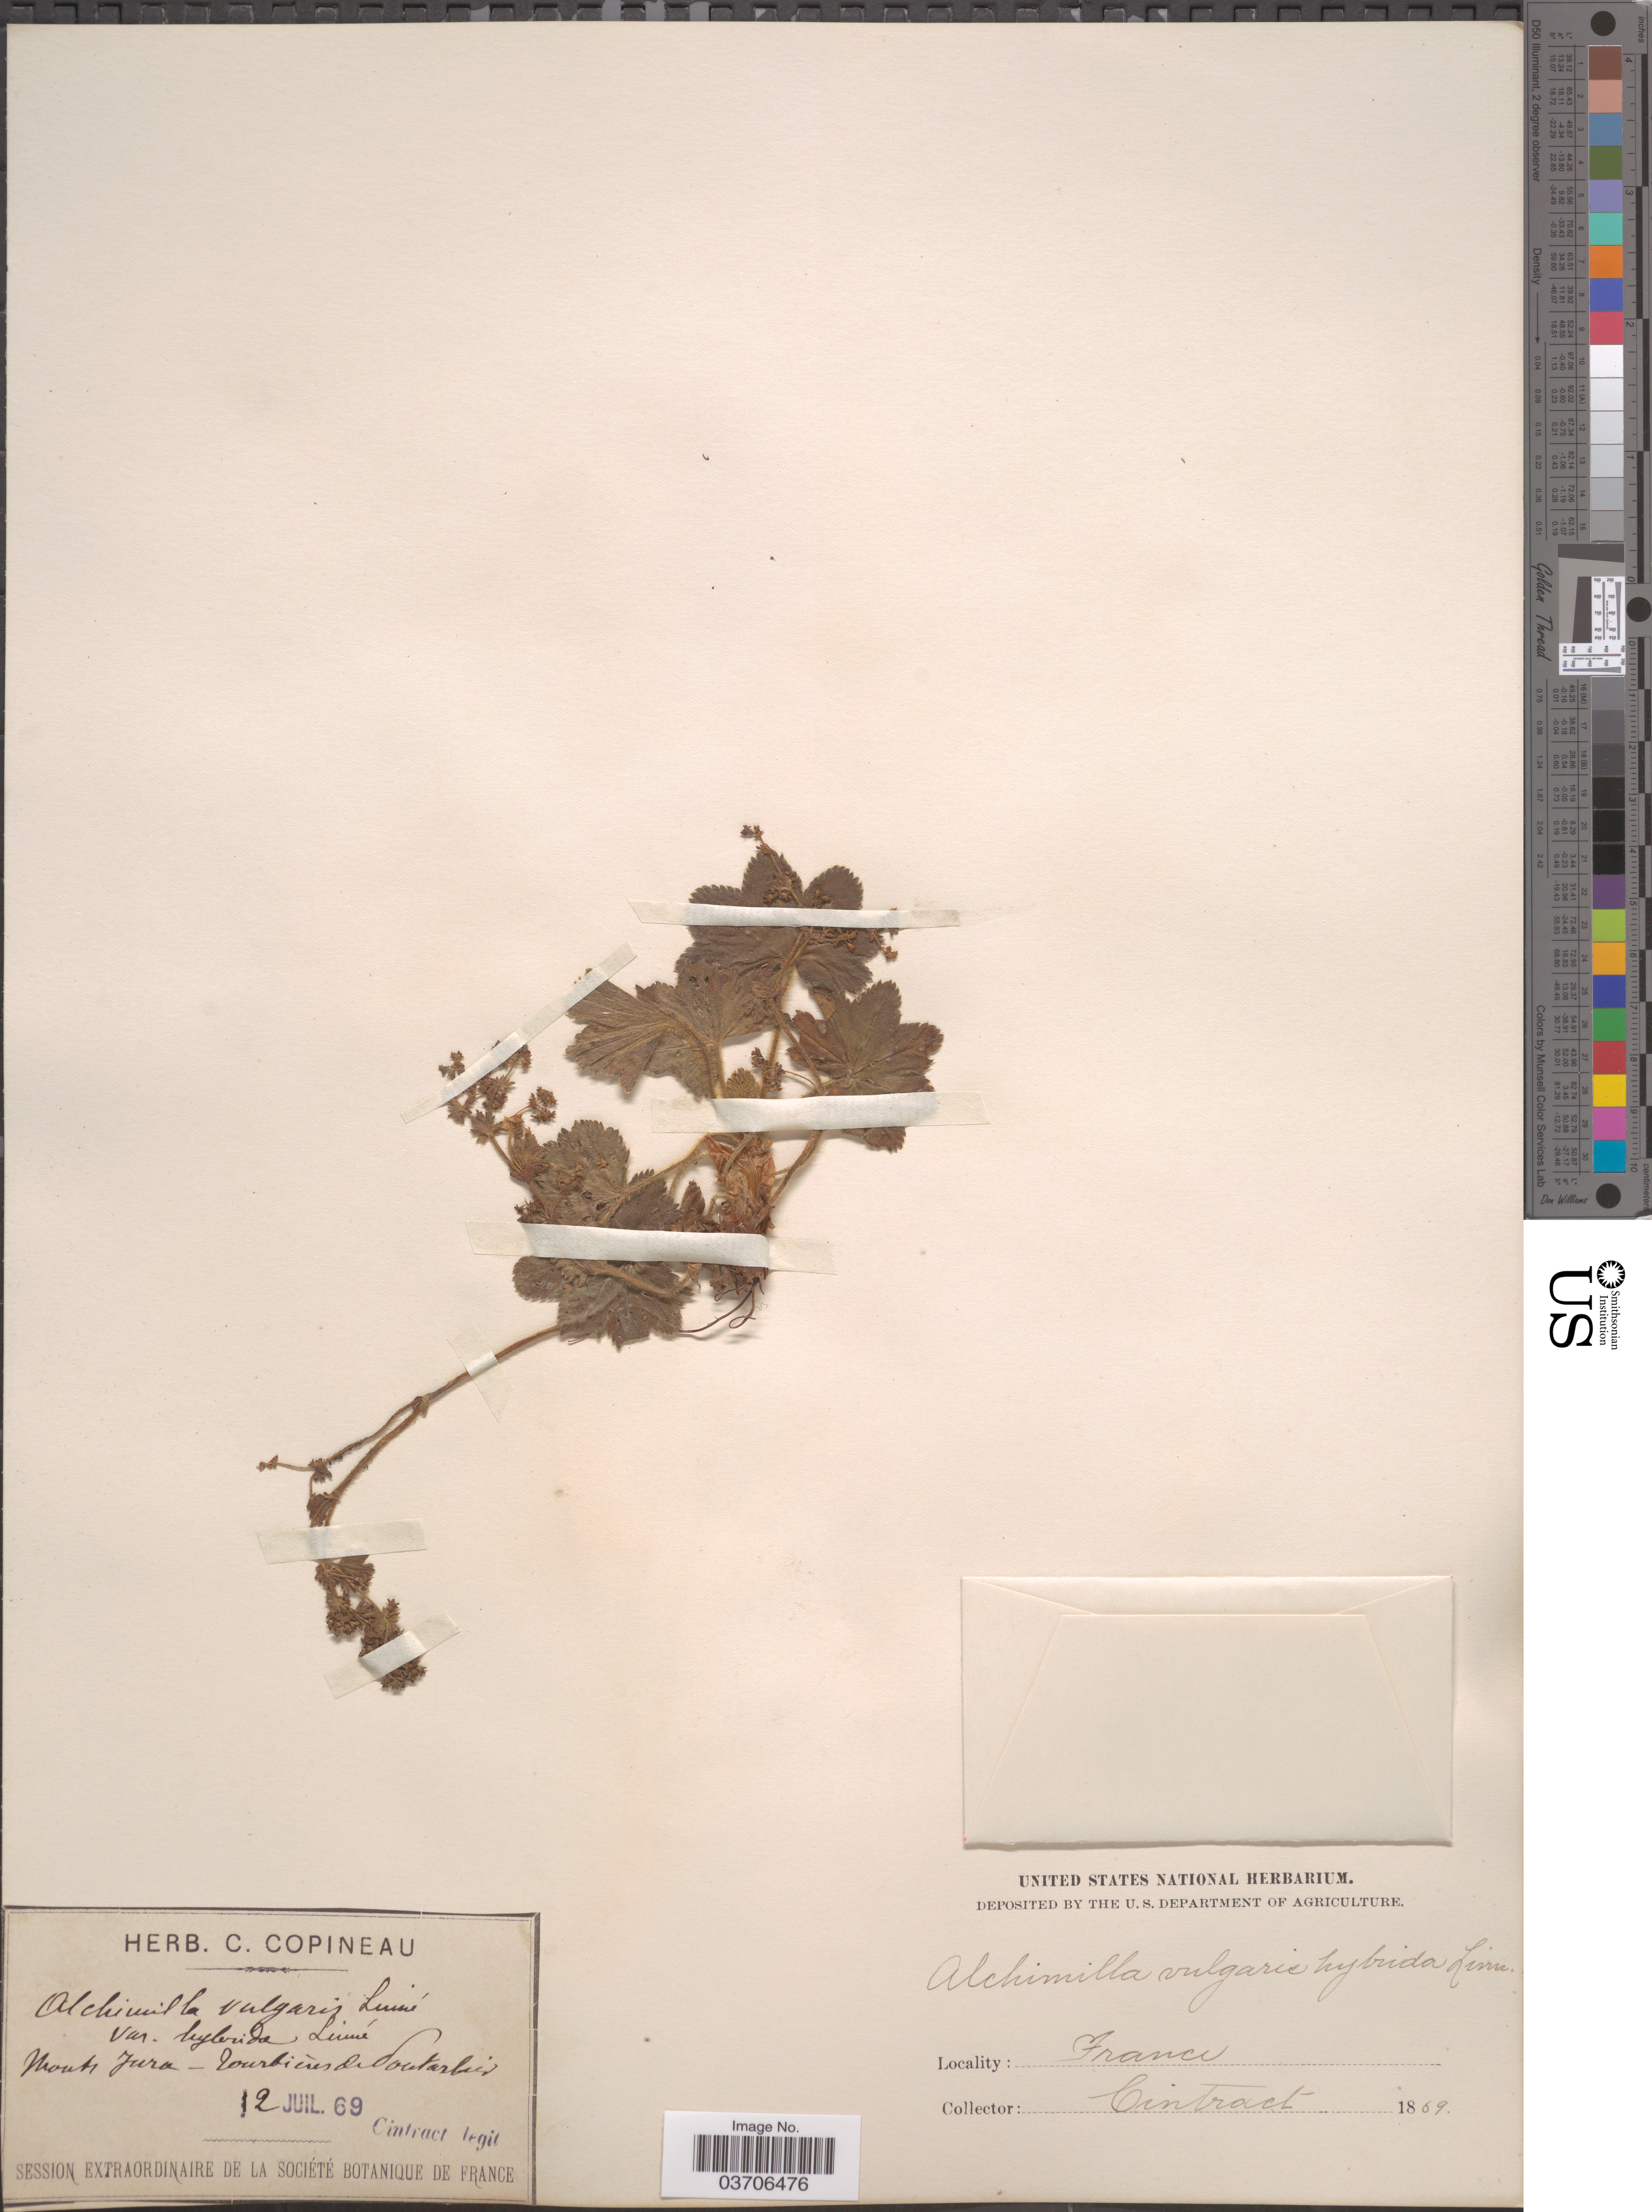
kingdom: Plantae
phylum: Tracheophyta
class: Magnoliopsida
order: Rosales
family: Rosaceae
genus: Alchemilla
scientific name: Alchemilla vulgaris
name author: L.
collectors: Cintract, --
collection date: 1869-07-12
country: France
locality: Monts Jura - tourbières de Pontarlier.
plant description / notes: Corrected "Tourbieres de Souterbis" to "tourbières de Pontarlier."